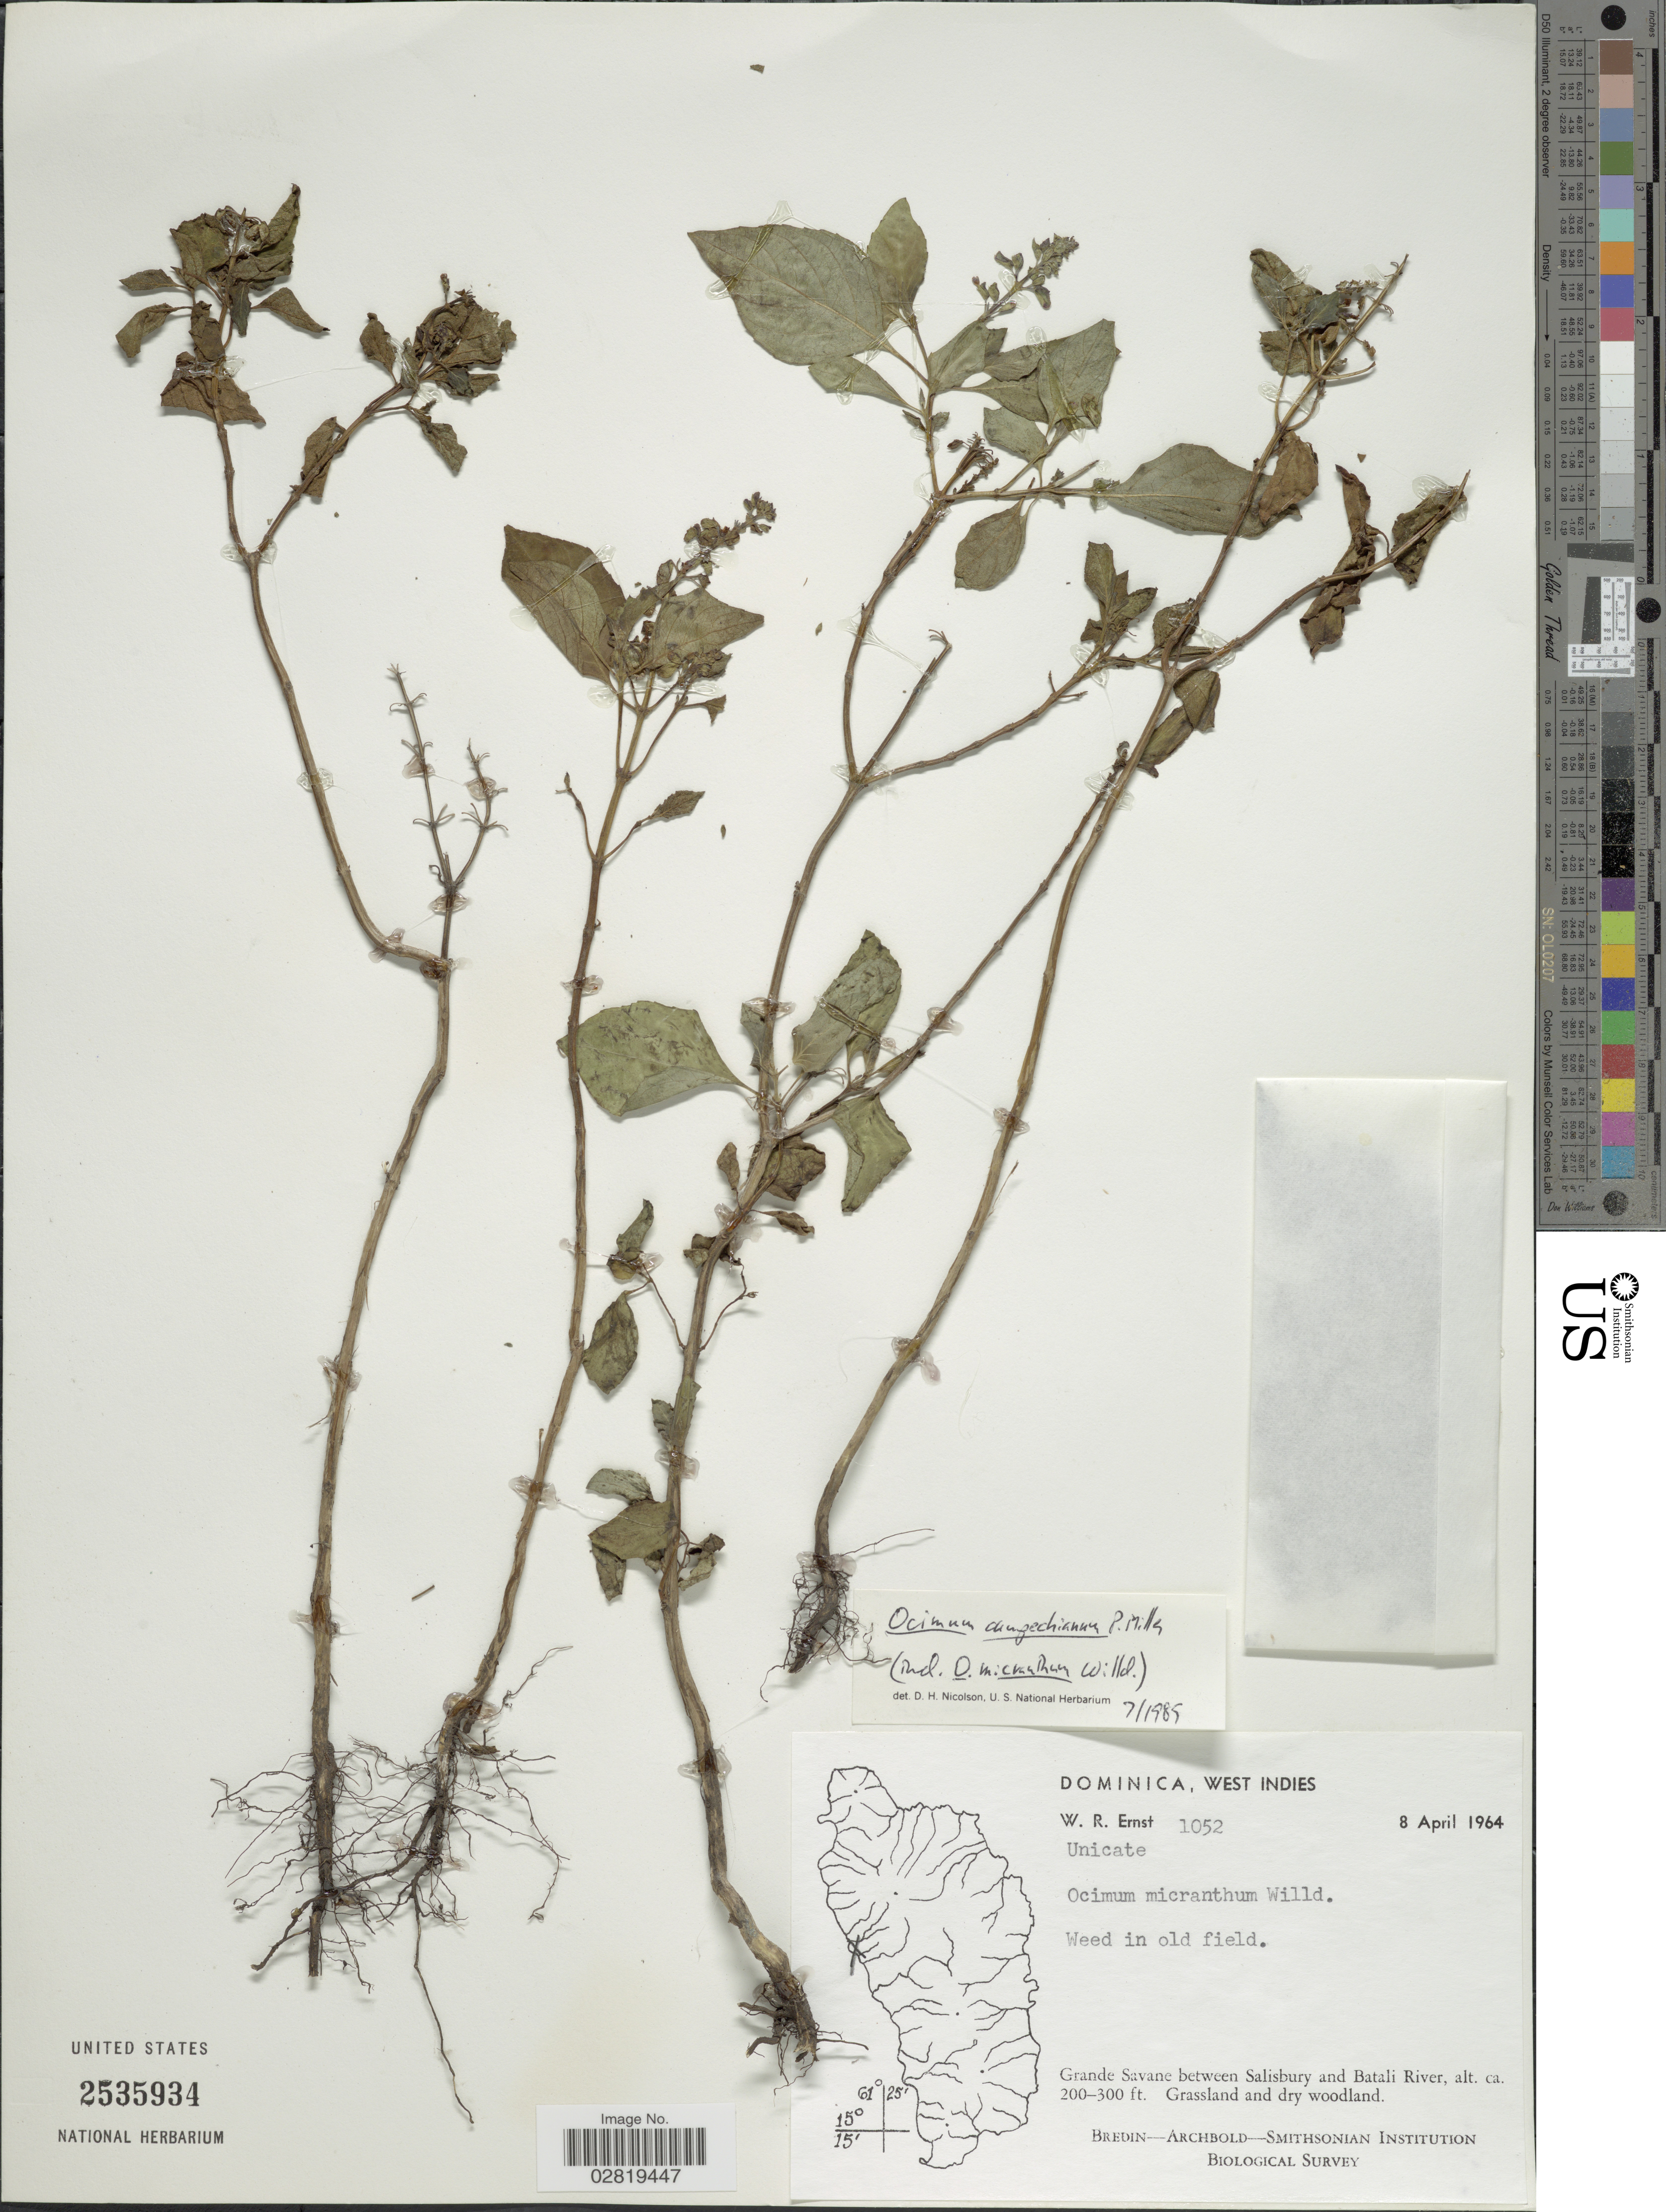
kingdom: Plantae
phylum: Tracheophyta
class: Magnoliopsida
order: Lamiales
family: Lamiaceae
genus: Ocimum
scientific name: Ocimum campechianum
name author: Mill.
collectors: W. R. Ernst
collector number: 1052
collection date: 1964-04-08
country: Dominica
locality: Grande Savane between Salisbury and Batali River.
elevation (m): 61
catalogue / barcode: US 2535934